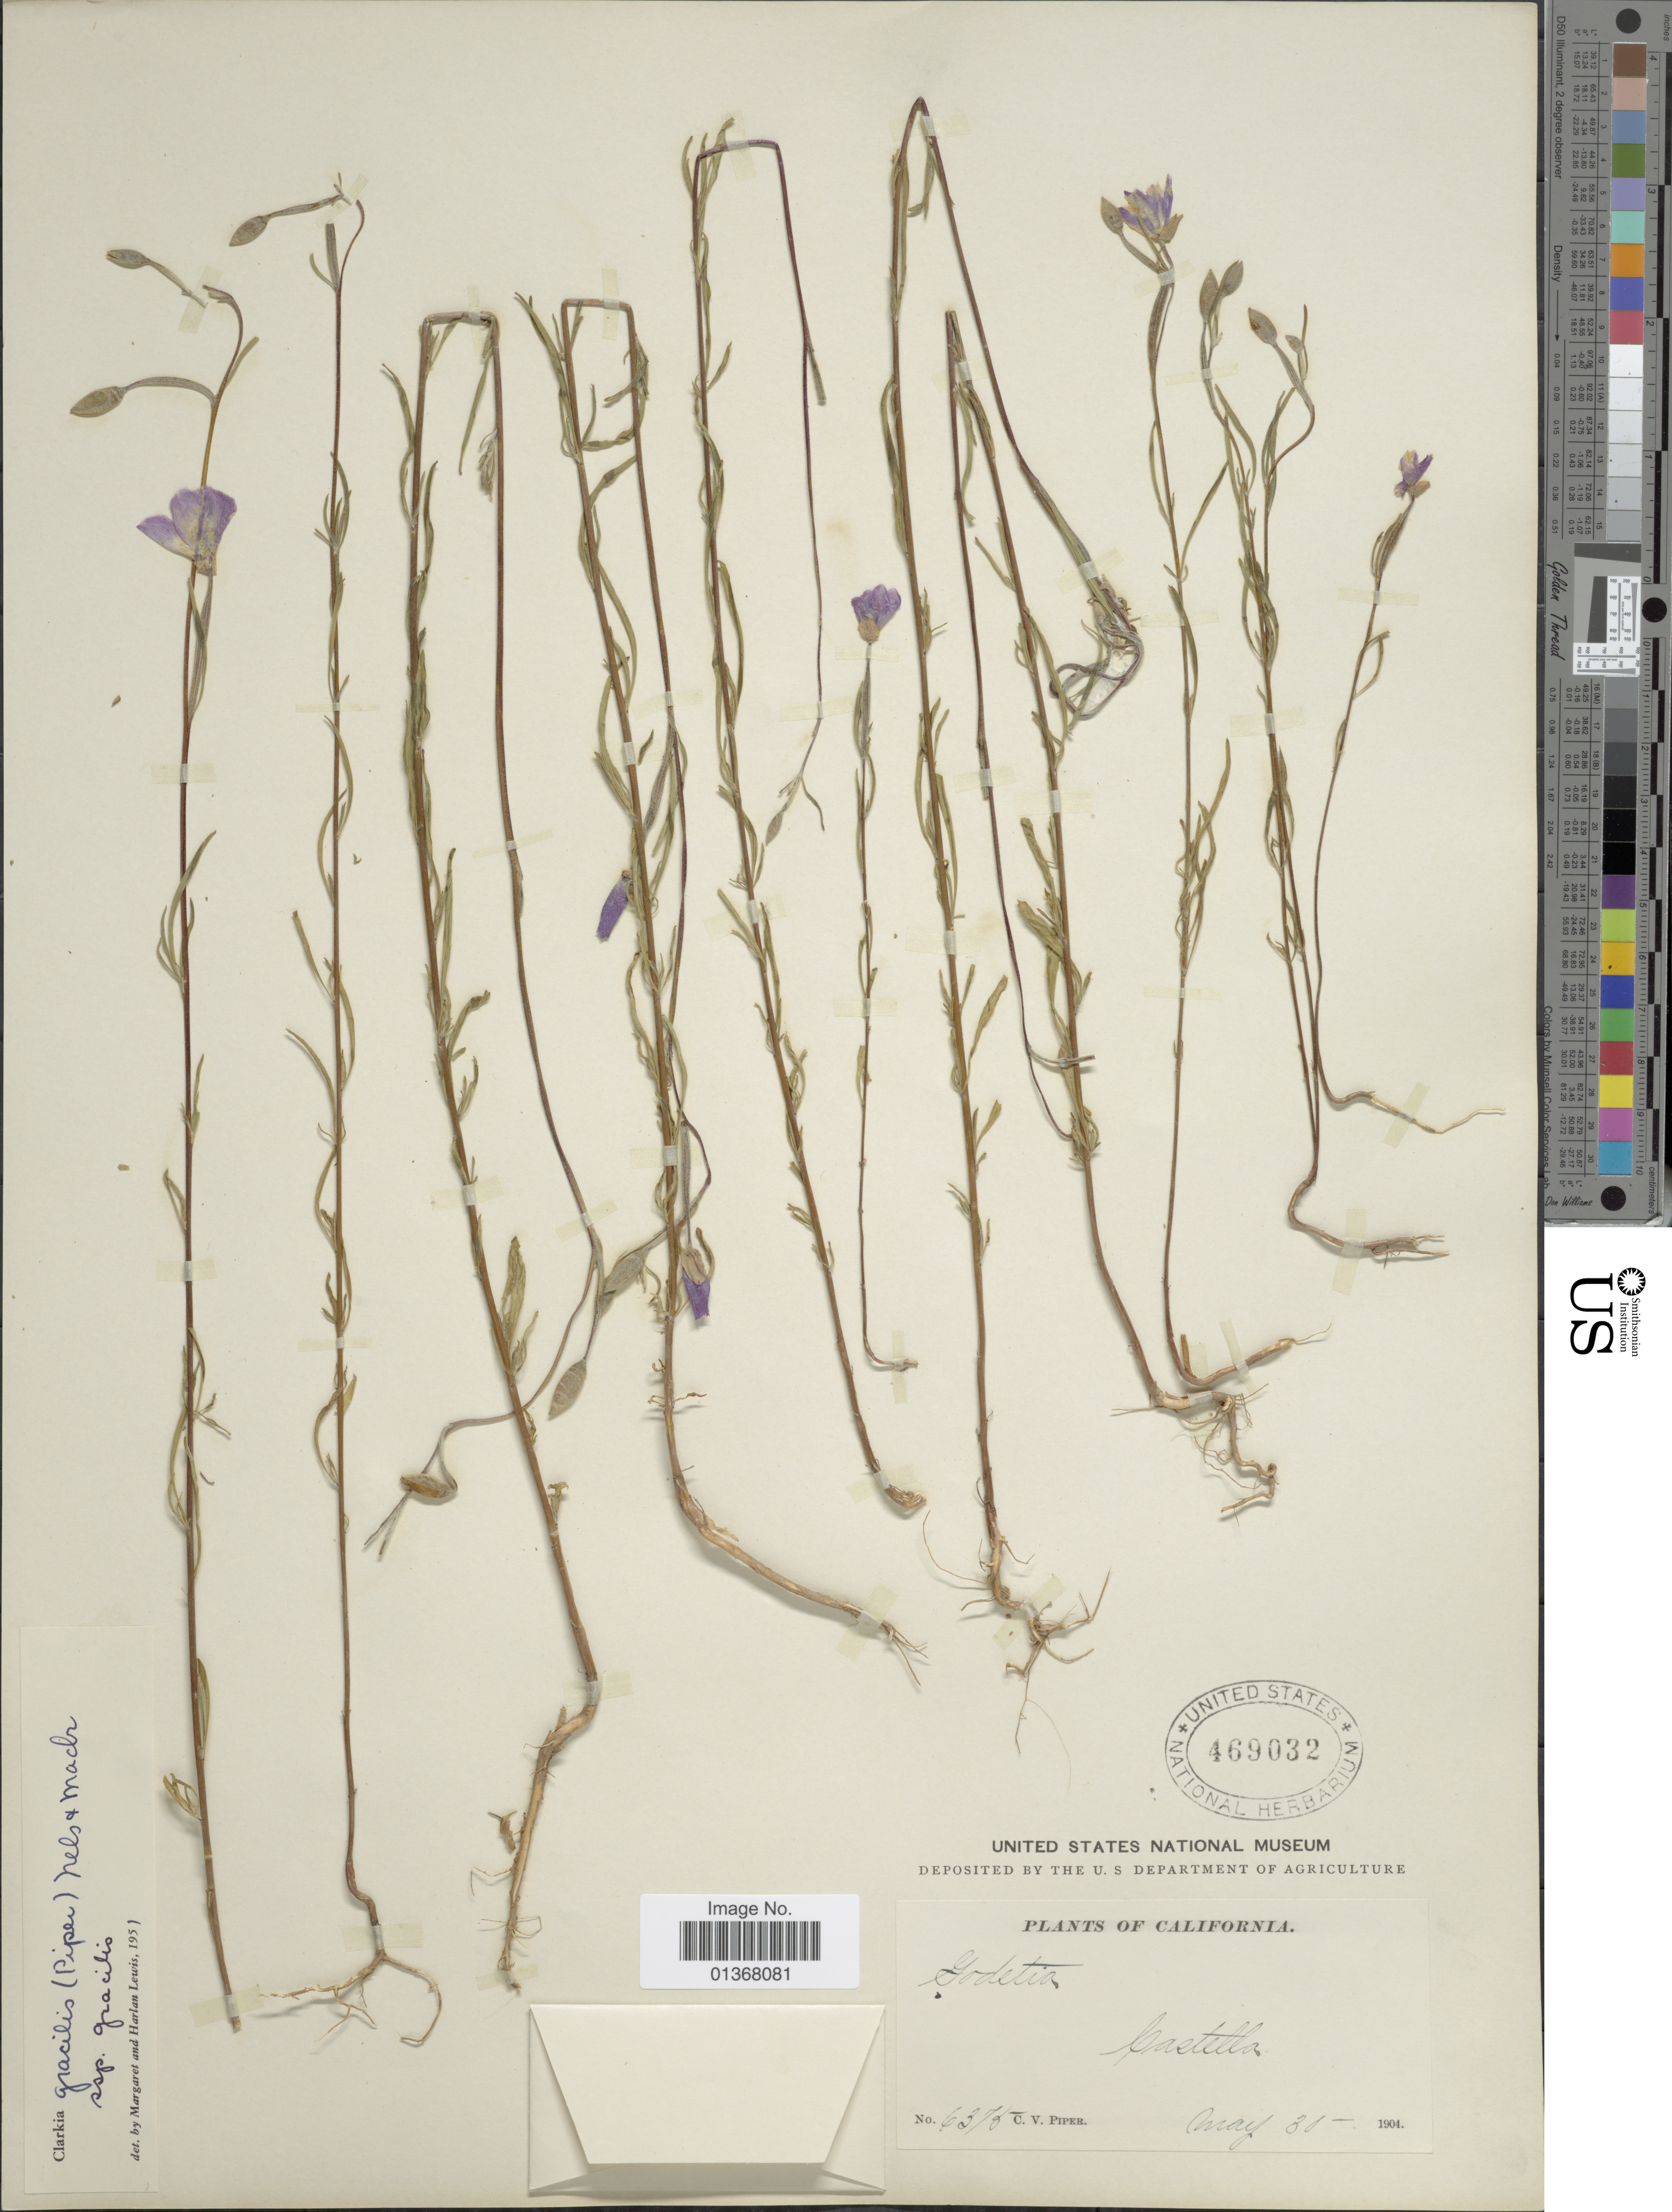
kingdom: Plantae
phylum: Tracheophyta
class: Magnoliopsida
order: Myrtales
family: Onagraceae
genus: Clarkia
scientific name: Clarkia gracilis subsp. gracilis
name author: (Piper) A. Nelson & J.F. Macbr.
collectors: C. V. Piper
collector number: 6376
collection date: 1904-05-31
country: United States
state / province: California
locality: Castella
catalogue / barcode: US 469032